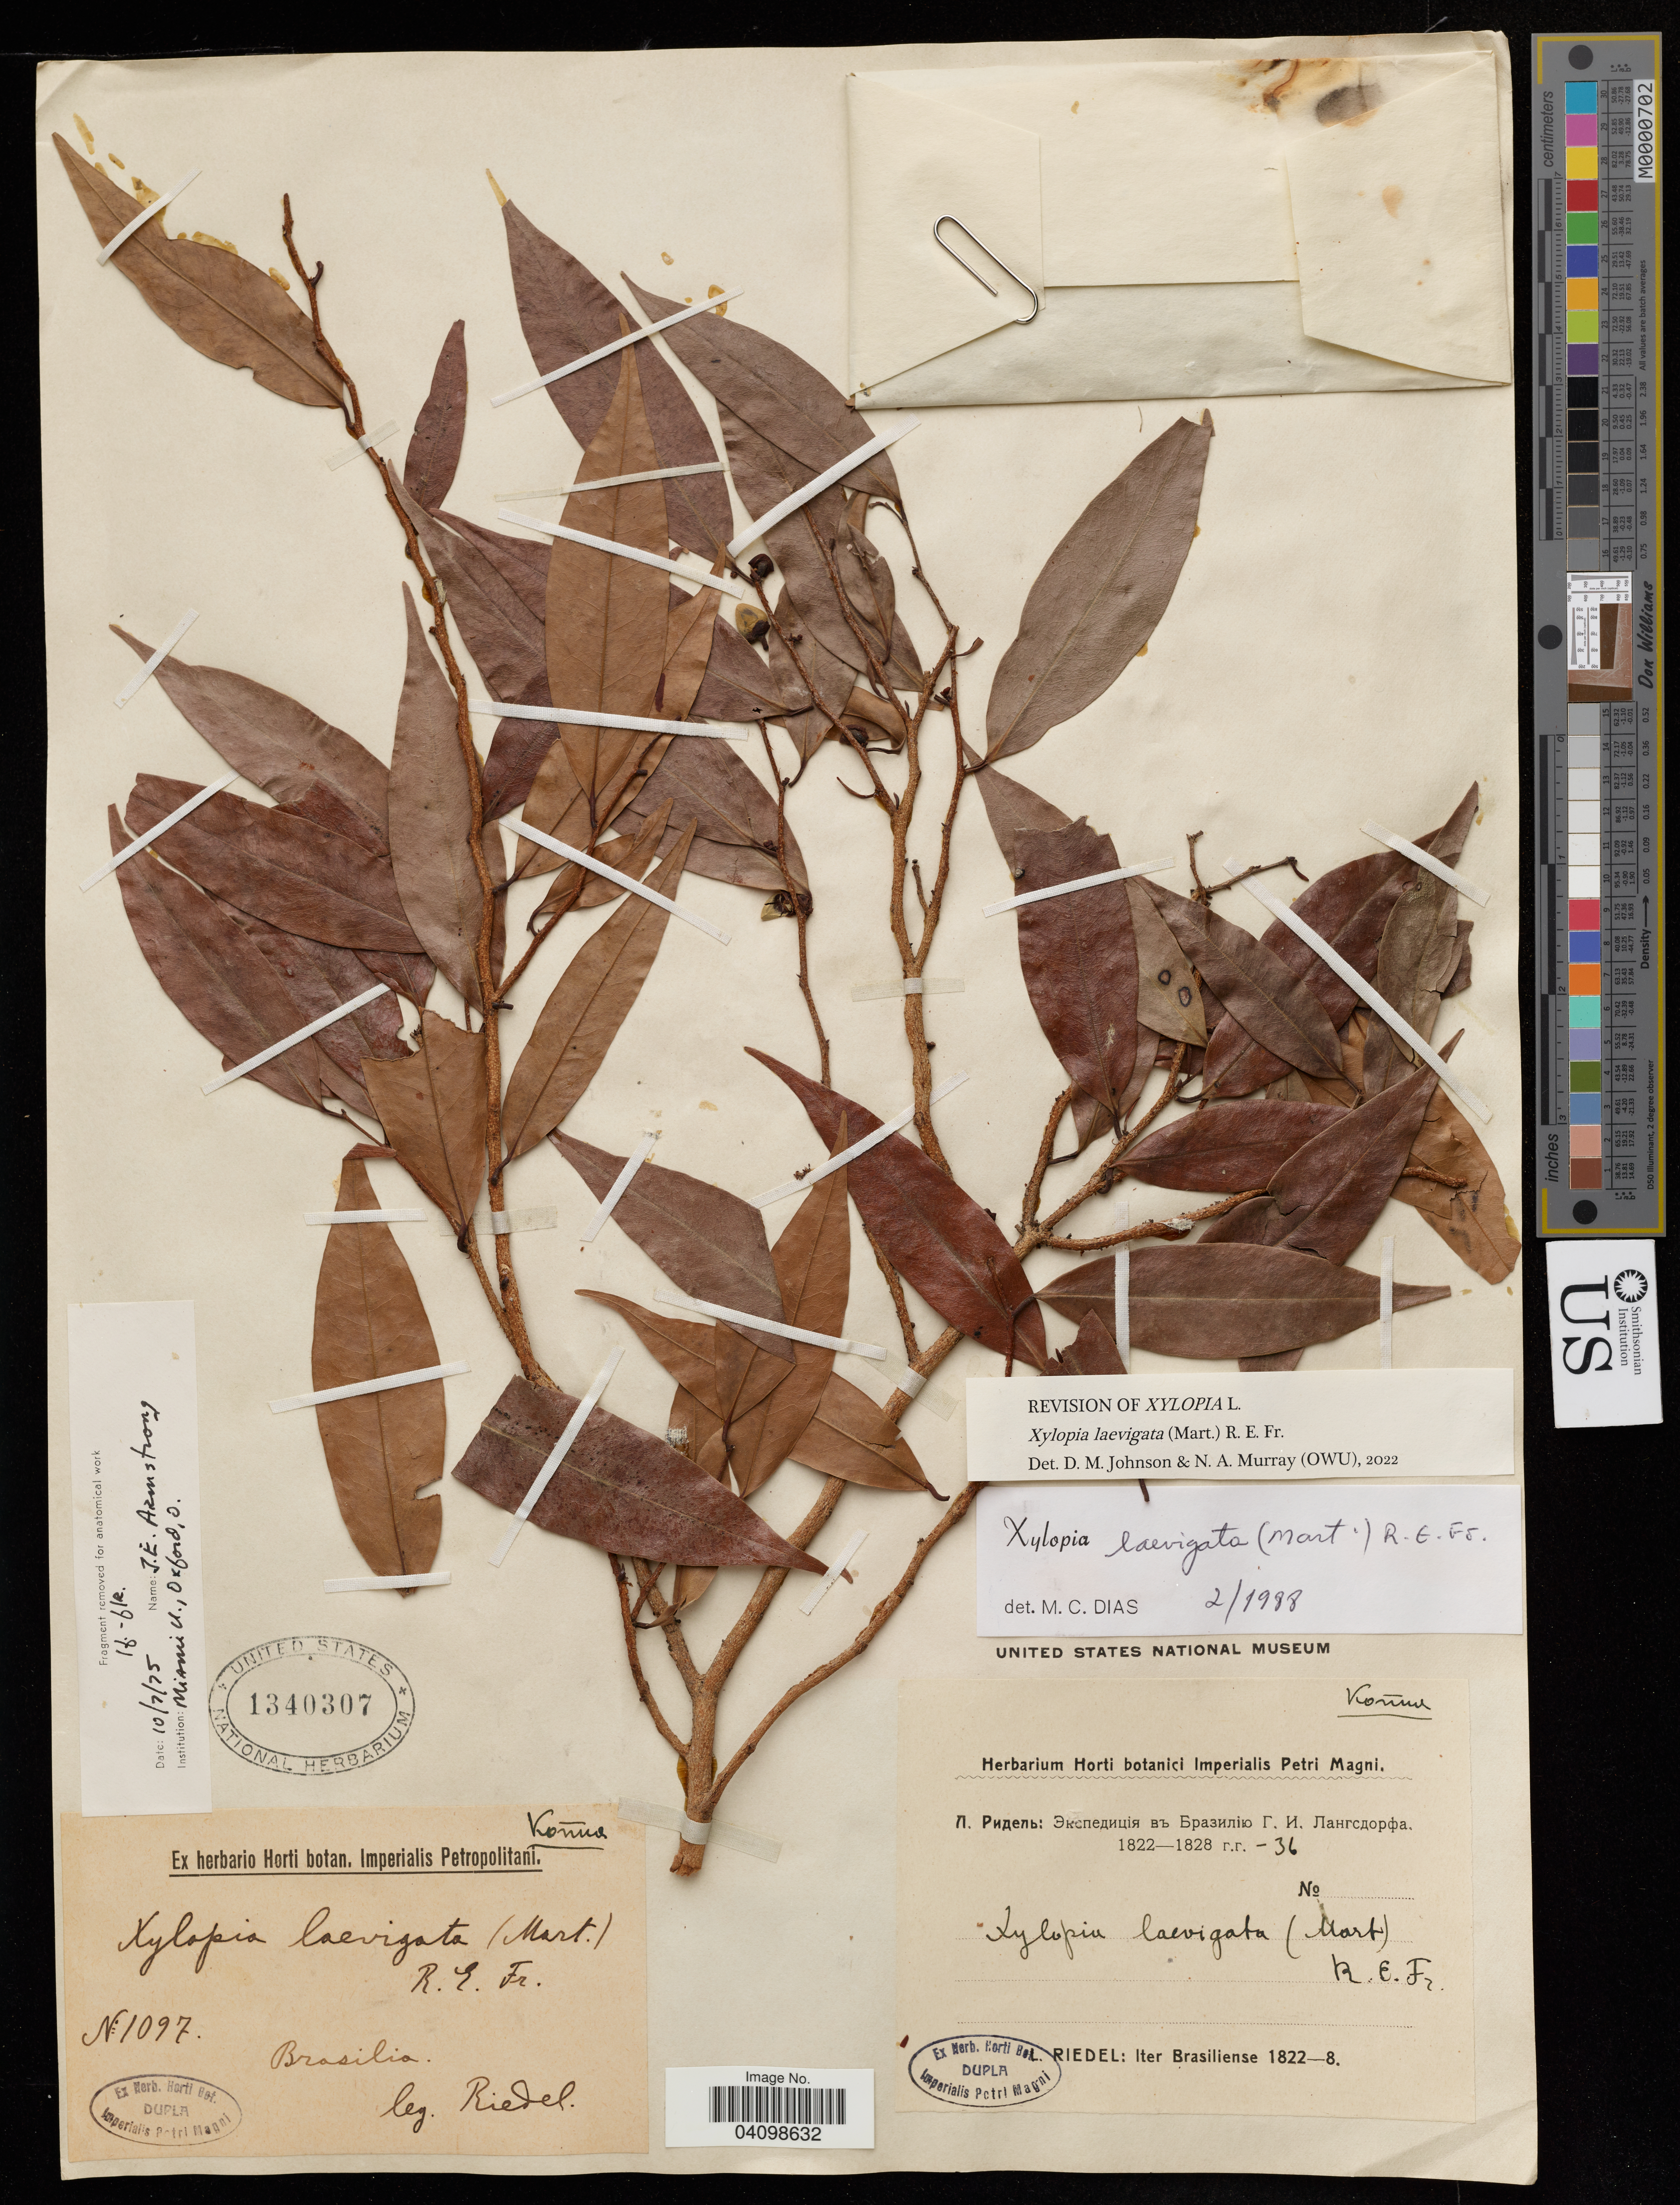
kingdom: Plantae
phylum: Tracheophyta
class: Magnoliopsida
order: Magnoliales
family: Annonaceae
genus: Xylopia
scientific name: Xylopia laevigata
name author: (Mart.) R.E. Fr.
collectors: Riedel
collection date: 1822-08/1828-08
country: Brazil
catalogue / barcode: US 1340307